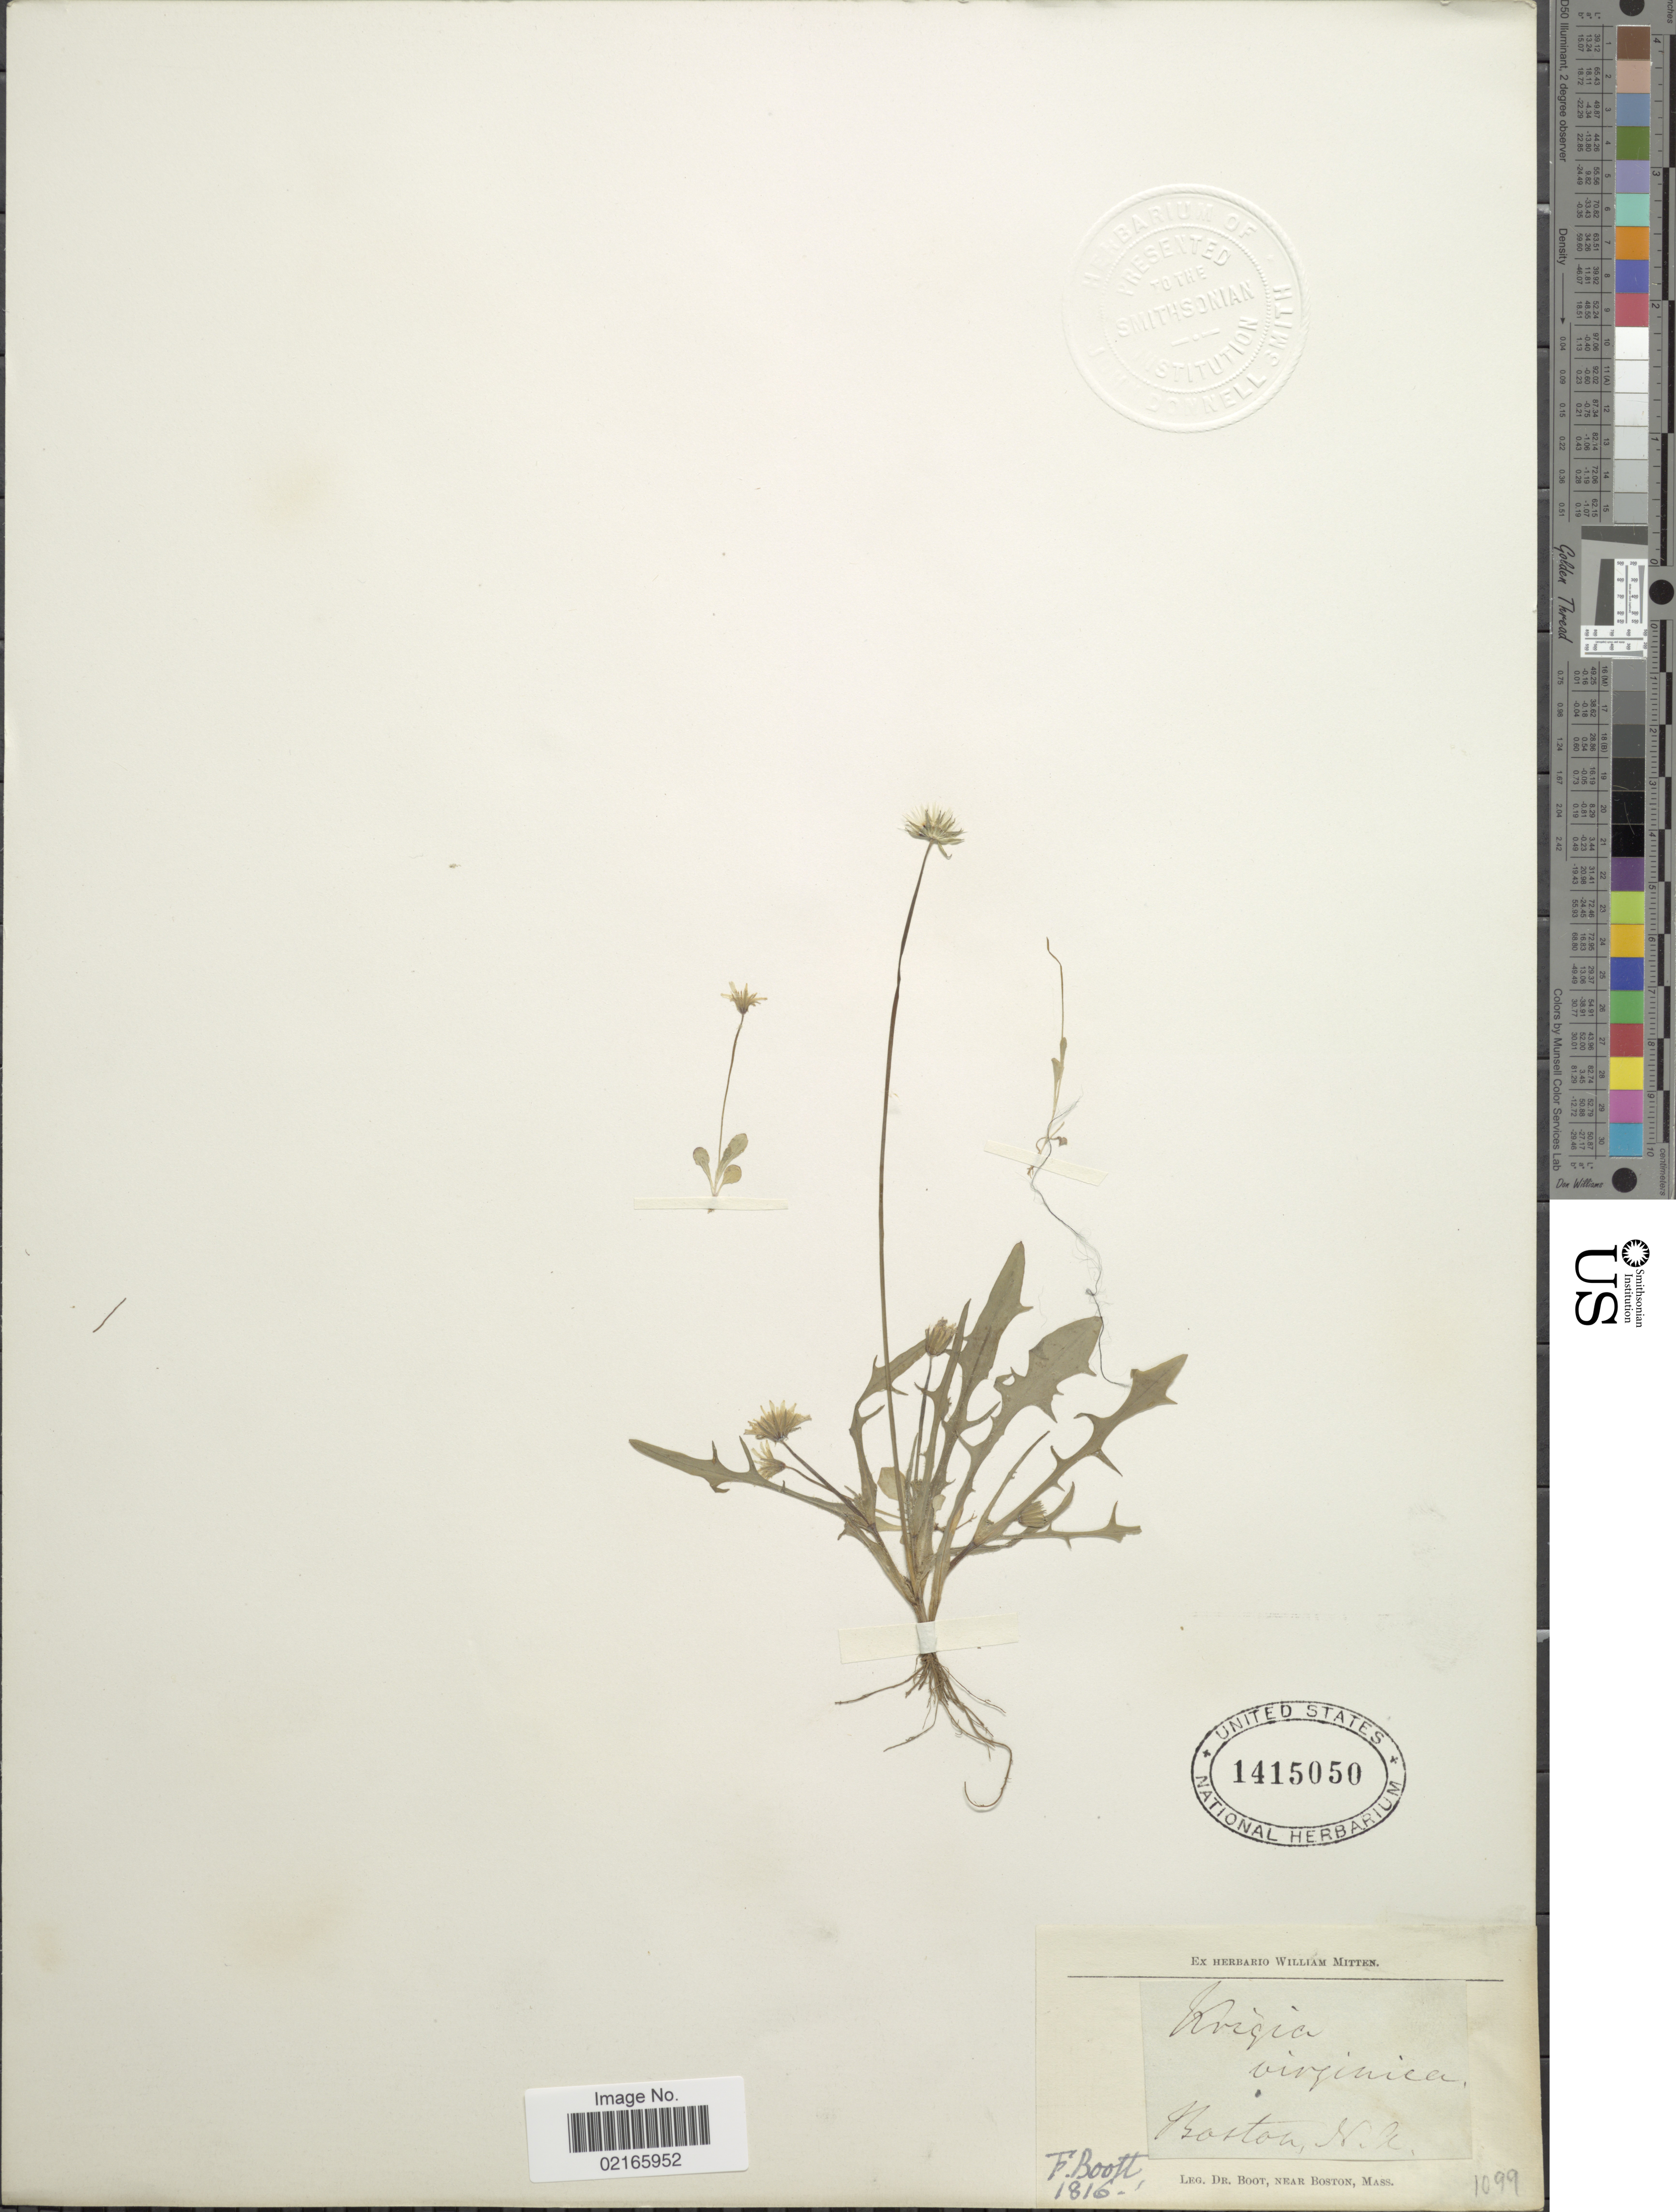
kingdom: Plantae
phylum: Tracheophyta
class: Magnoliopsida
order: Asterales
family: Asteraceae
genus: Krigia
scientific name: Krigia virginica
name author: (L.) Willd.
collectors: F. M. B. Boott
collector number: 1099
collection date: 1816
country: United States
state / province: North Carolina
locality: Boston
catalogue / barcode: US 1415050